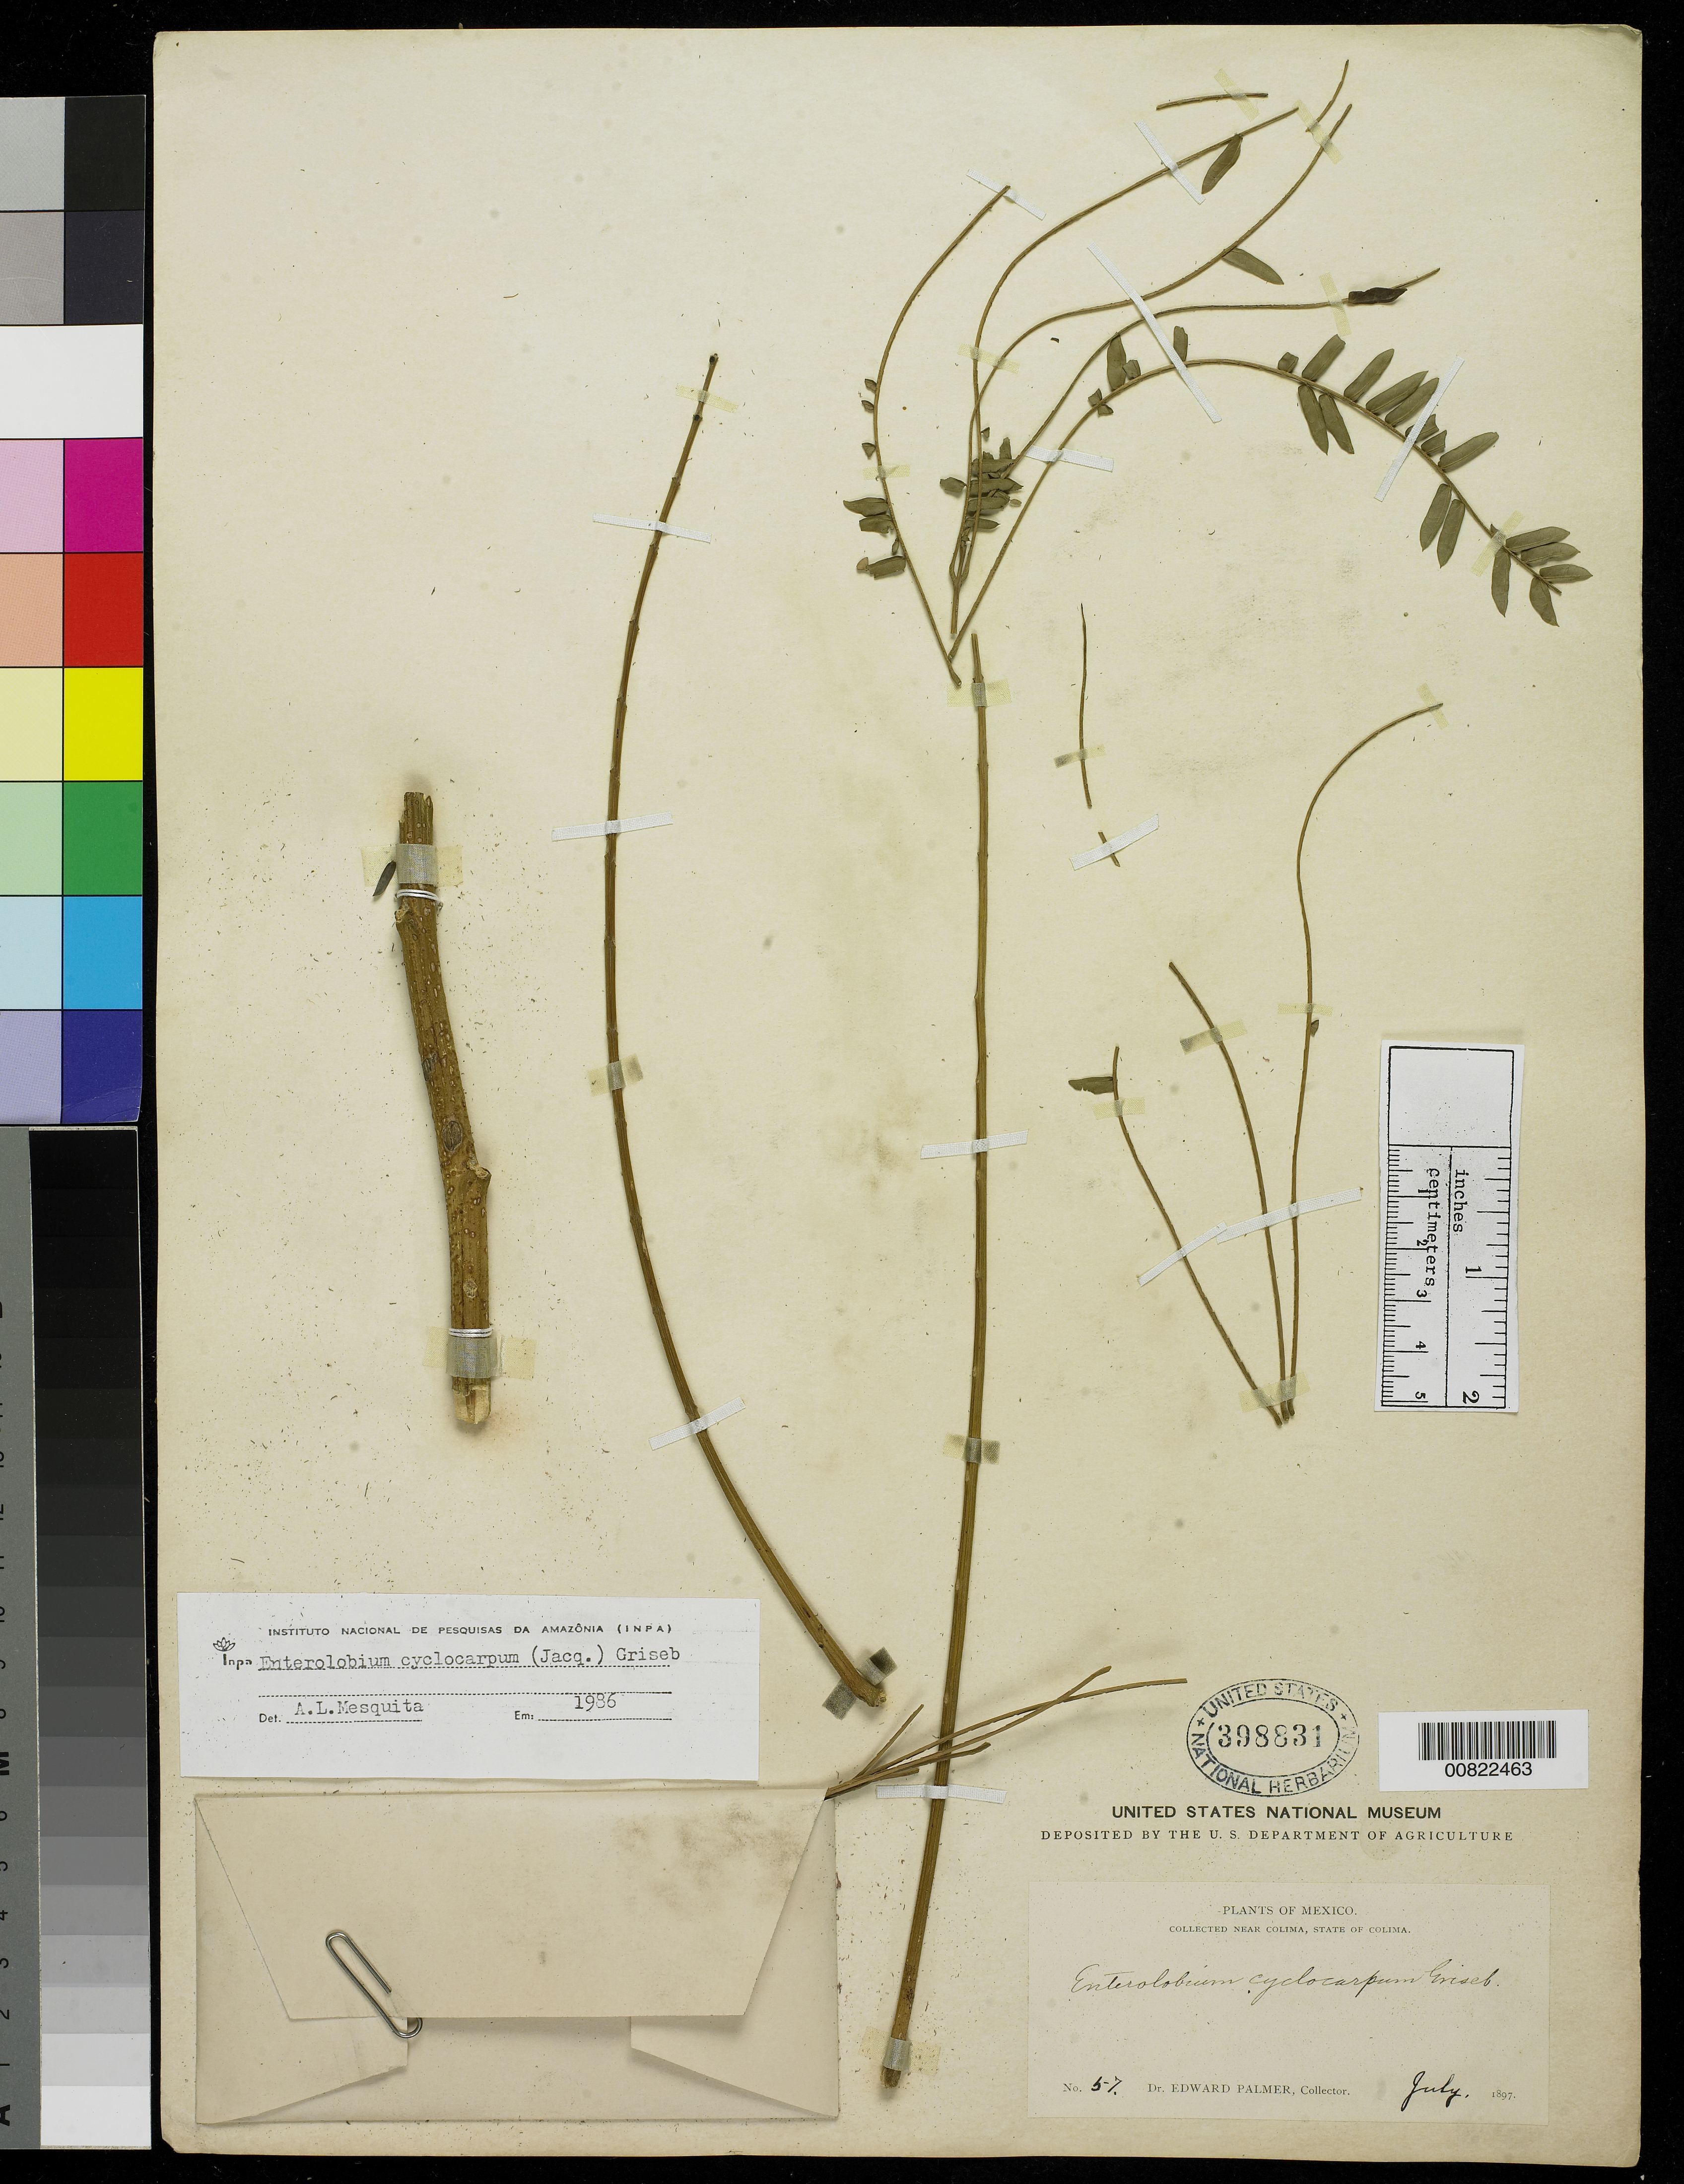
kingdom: Plantae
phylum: Tracheophyta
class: Magnoliopsida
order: Fabales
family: Fabaceae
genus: Enterolobium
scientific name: Enterolobium cyclocarpum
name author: (Jacq.) Griseb.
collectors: E. Palmer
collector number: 57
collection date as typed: Jul 1897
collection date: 1897-07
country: Mexico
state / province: Colima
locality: Near Colima, Colima.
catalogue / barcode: US 398831